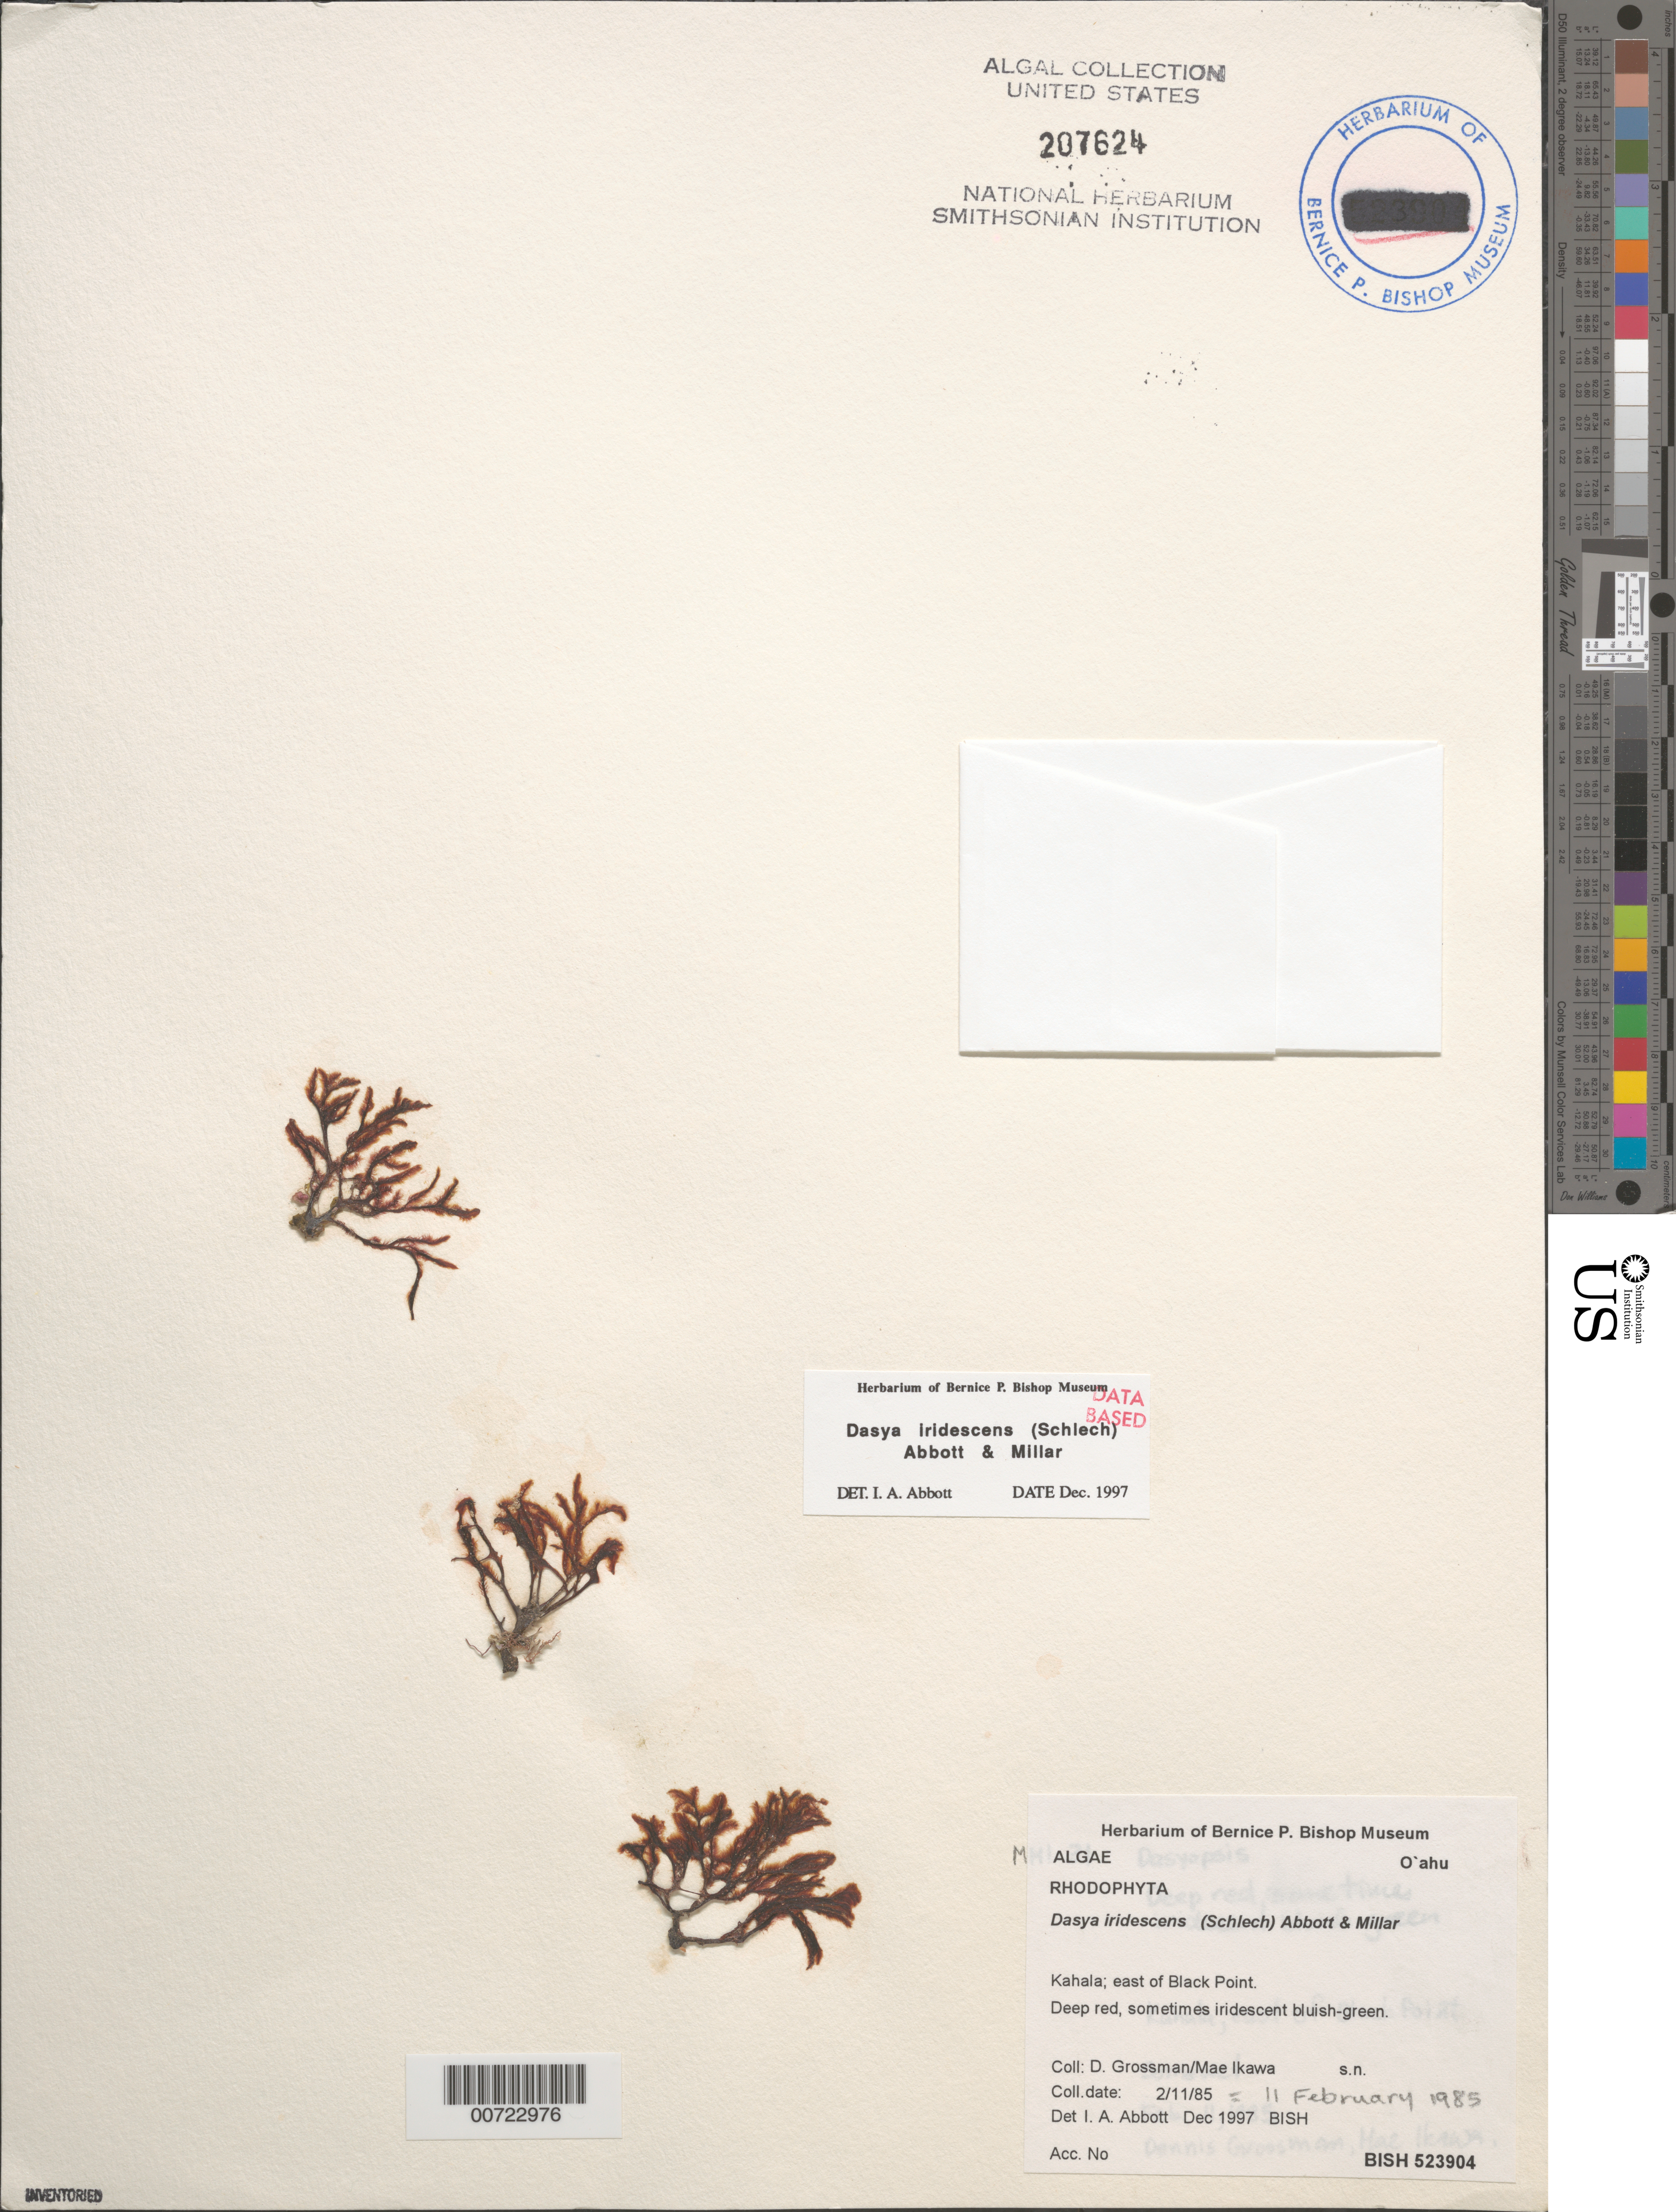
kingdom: Plantae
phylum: Rhodophyta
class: Florideophyceae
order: Ceramiales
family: Dasyaceae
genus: Dasya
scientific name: Dasya iridescens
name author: (Schlech) A.J.K. Millar & I.A. Abbott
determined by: Abbott, Isabella A.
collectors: D. Grossman & M. Ikawa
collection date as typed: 11 Feb 1985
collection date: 1985-02-11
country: United States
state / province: Hawaii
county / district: Honolulu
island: Oahu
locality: Kahala, east of Black Point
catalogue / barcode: US 207624